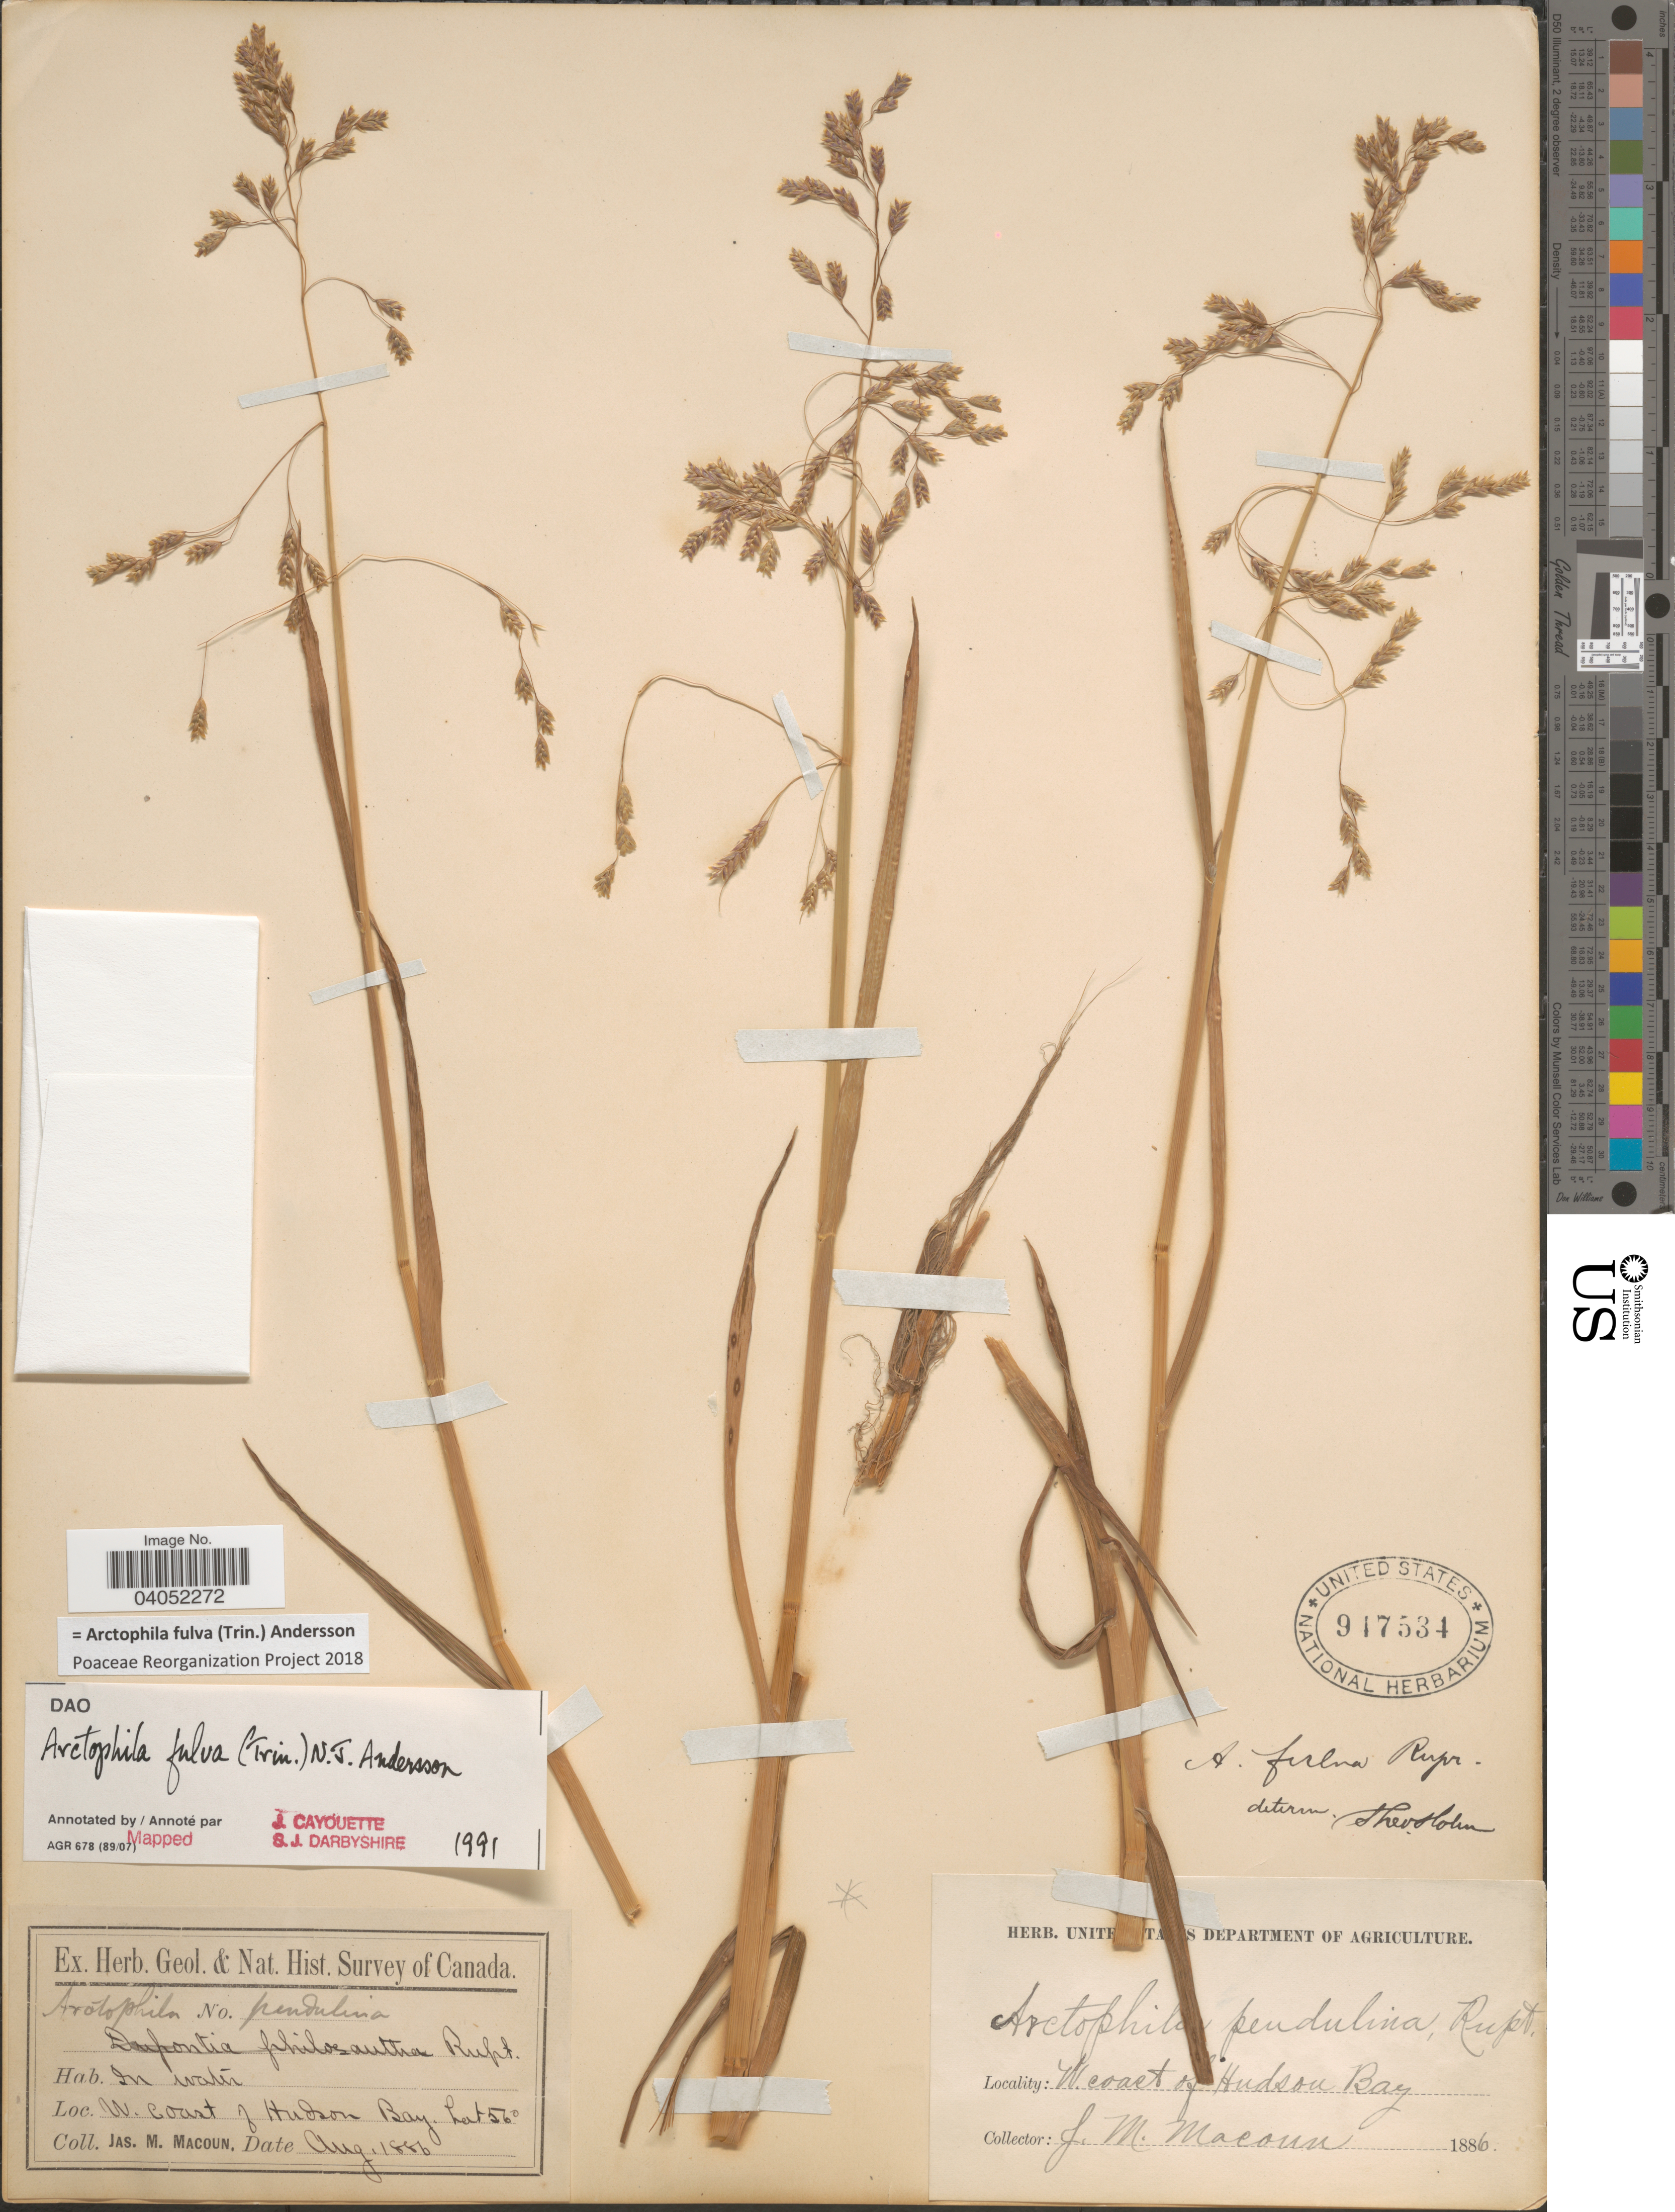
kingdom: Plantae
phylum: Tracheophyta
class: Liliopsida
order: Poales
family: Poaceae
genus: Arctophila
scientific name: Arctophila fulva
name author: (Trin.) Andersson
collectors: J. M. Macoun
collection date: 1886-08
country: Canada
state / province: Manitoba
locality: W. coast of Hudson Bay.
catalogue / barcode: US 917534